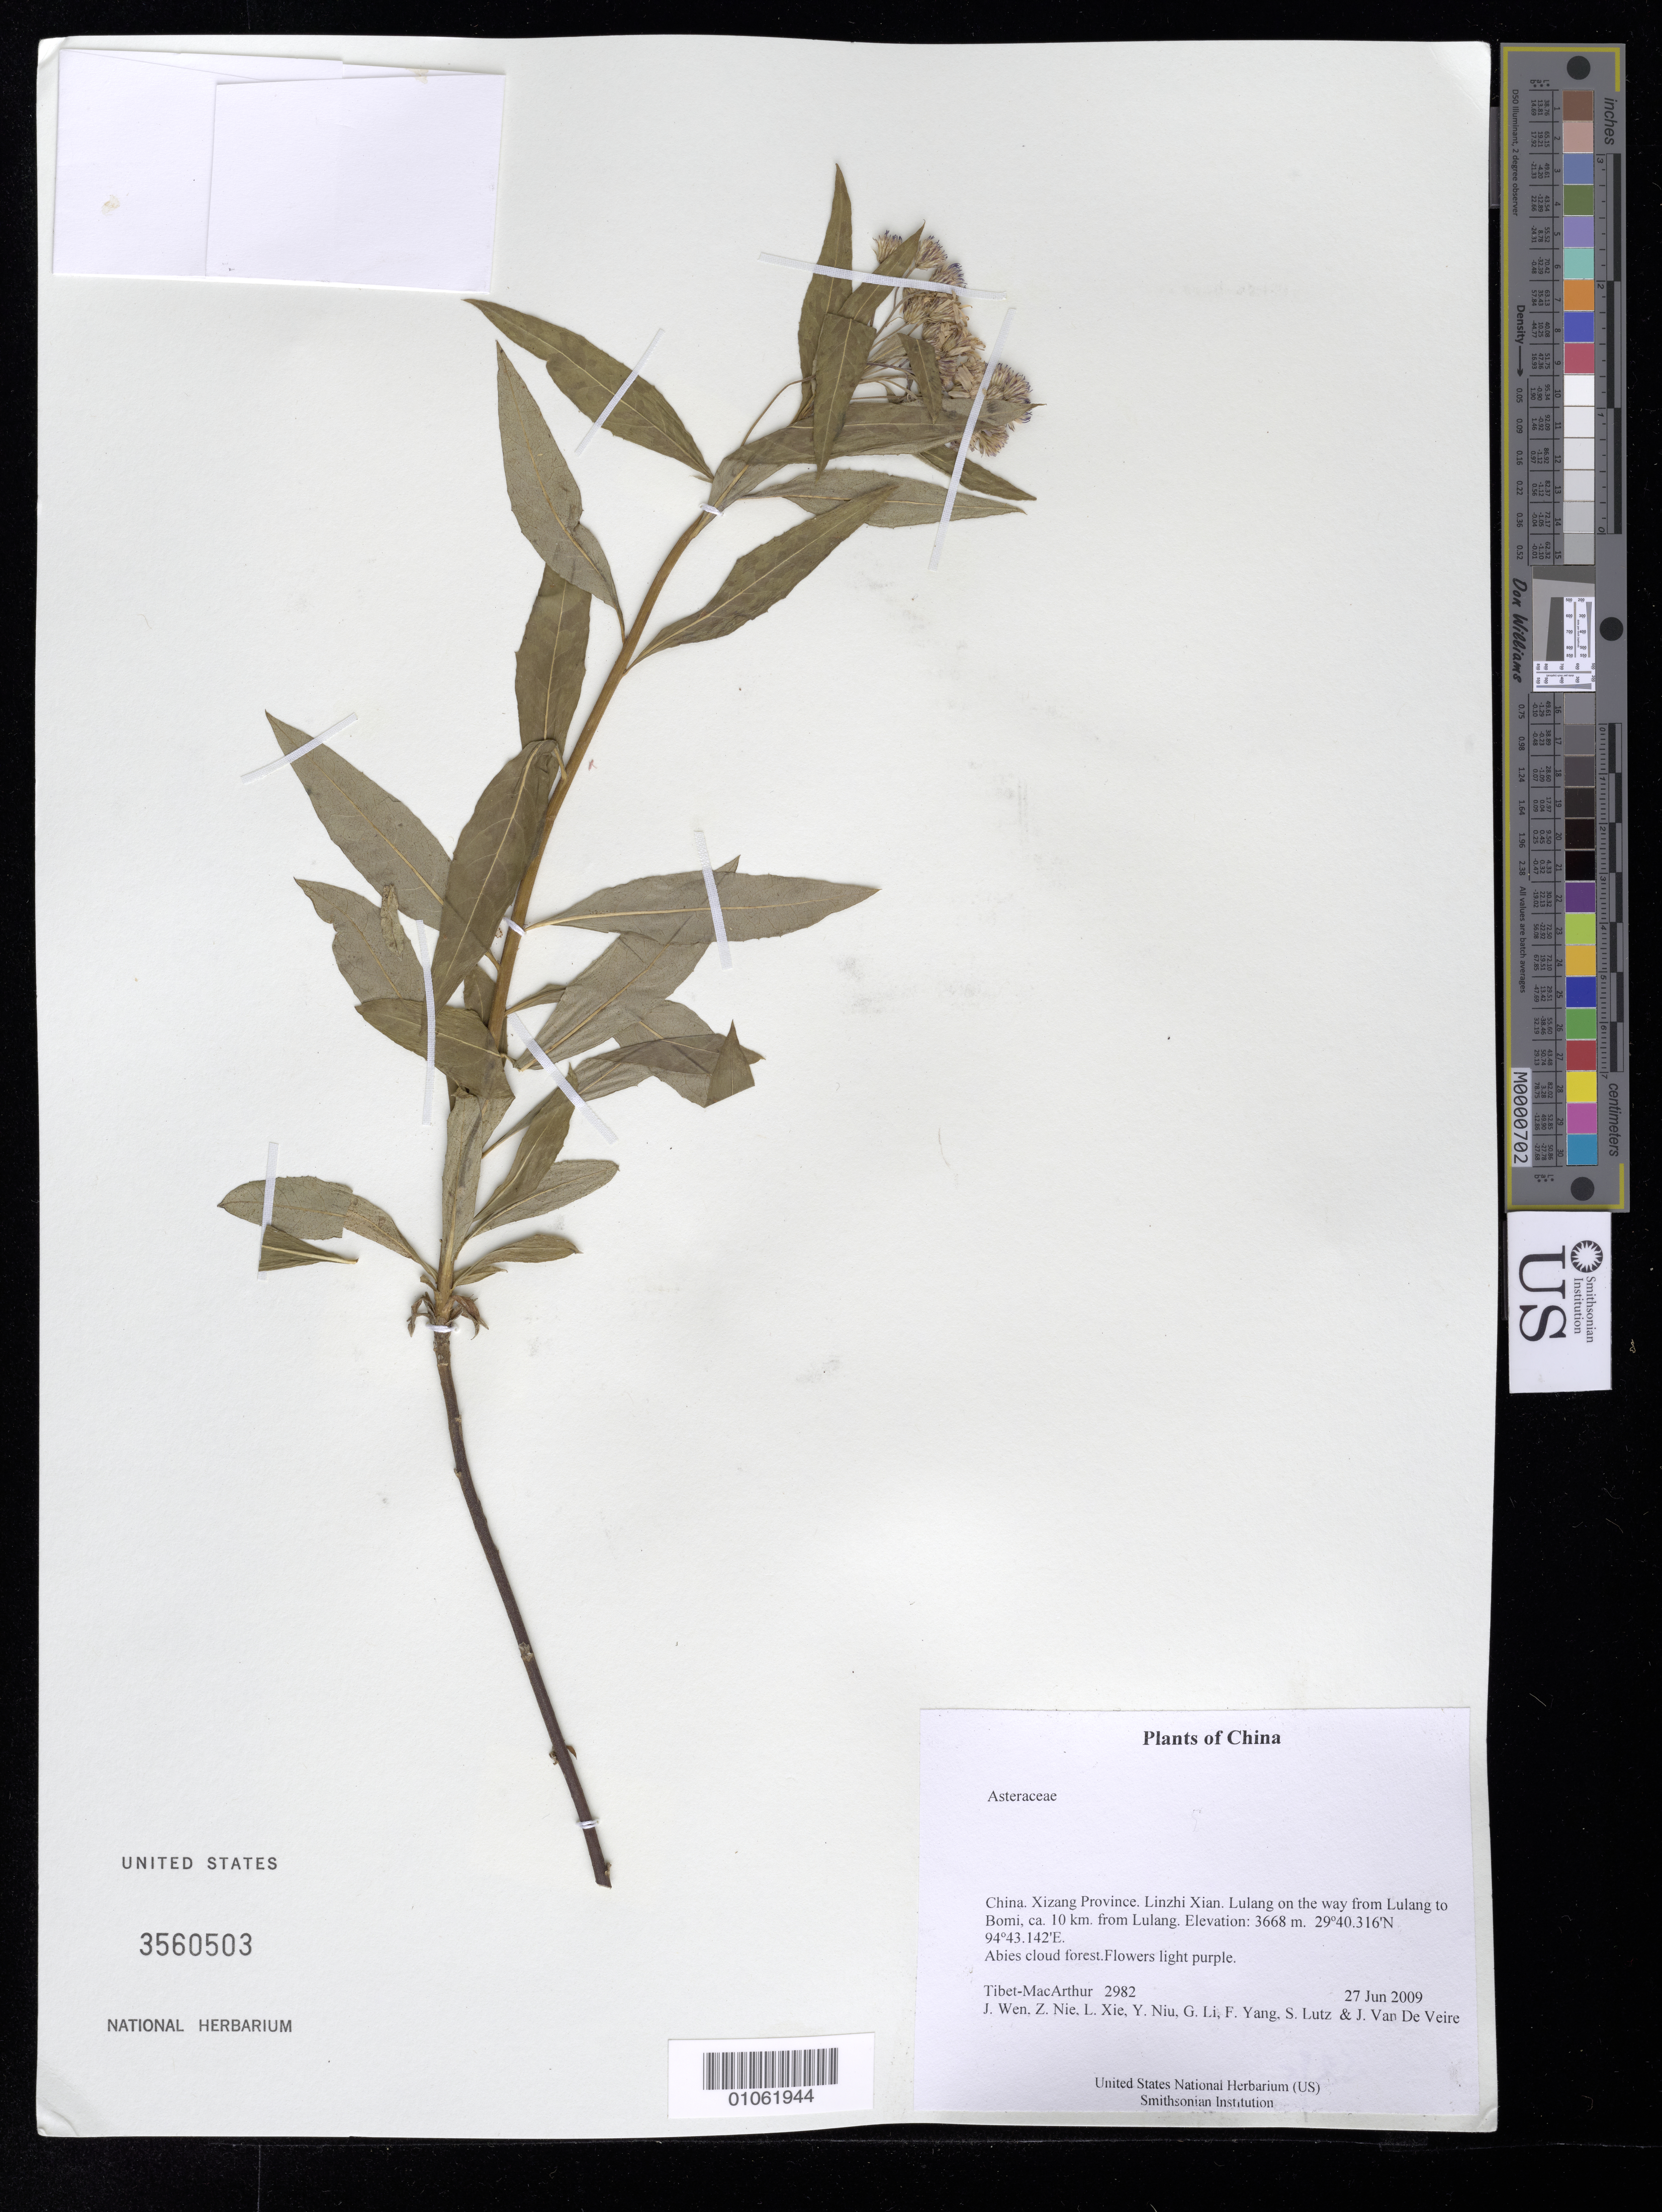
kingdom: Plantae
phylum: Tracheophyta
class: Magnoliopsida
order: Asterales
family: Asteraceae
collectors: Tibet-MacArthur, J. Wen, Z. Nie, L. Xie, Y. Niu, G. Li, F. Yang, S. Lutz & J. Van De Veire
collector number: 2982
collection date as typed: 27 Jun 2009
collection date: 2009-06-27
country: China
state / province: Xizang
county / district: Linzhi Xian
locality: Lulang on the way from Lulang to Bomi, ca. 10 km. from Lulang.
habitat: Abies cloud forest.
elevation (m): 3668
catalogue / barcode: US 3560503